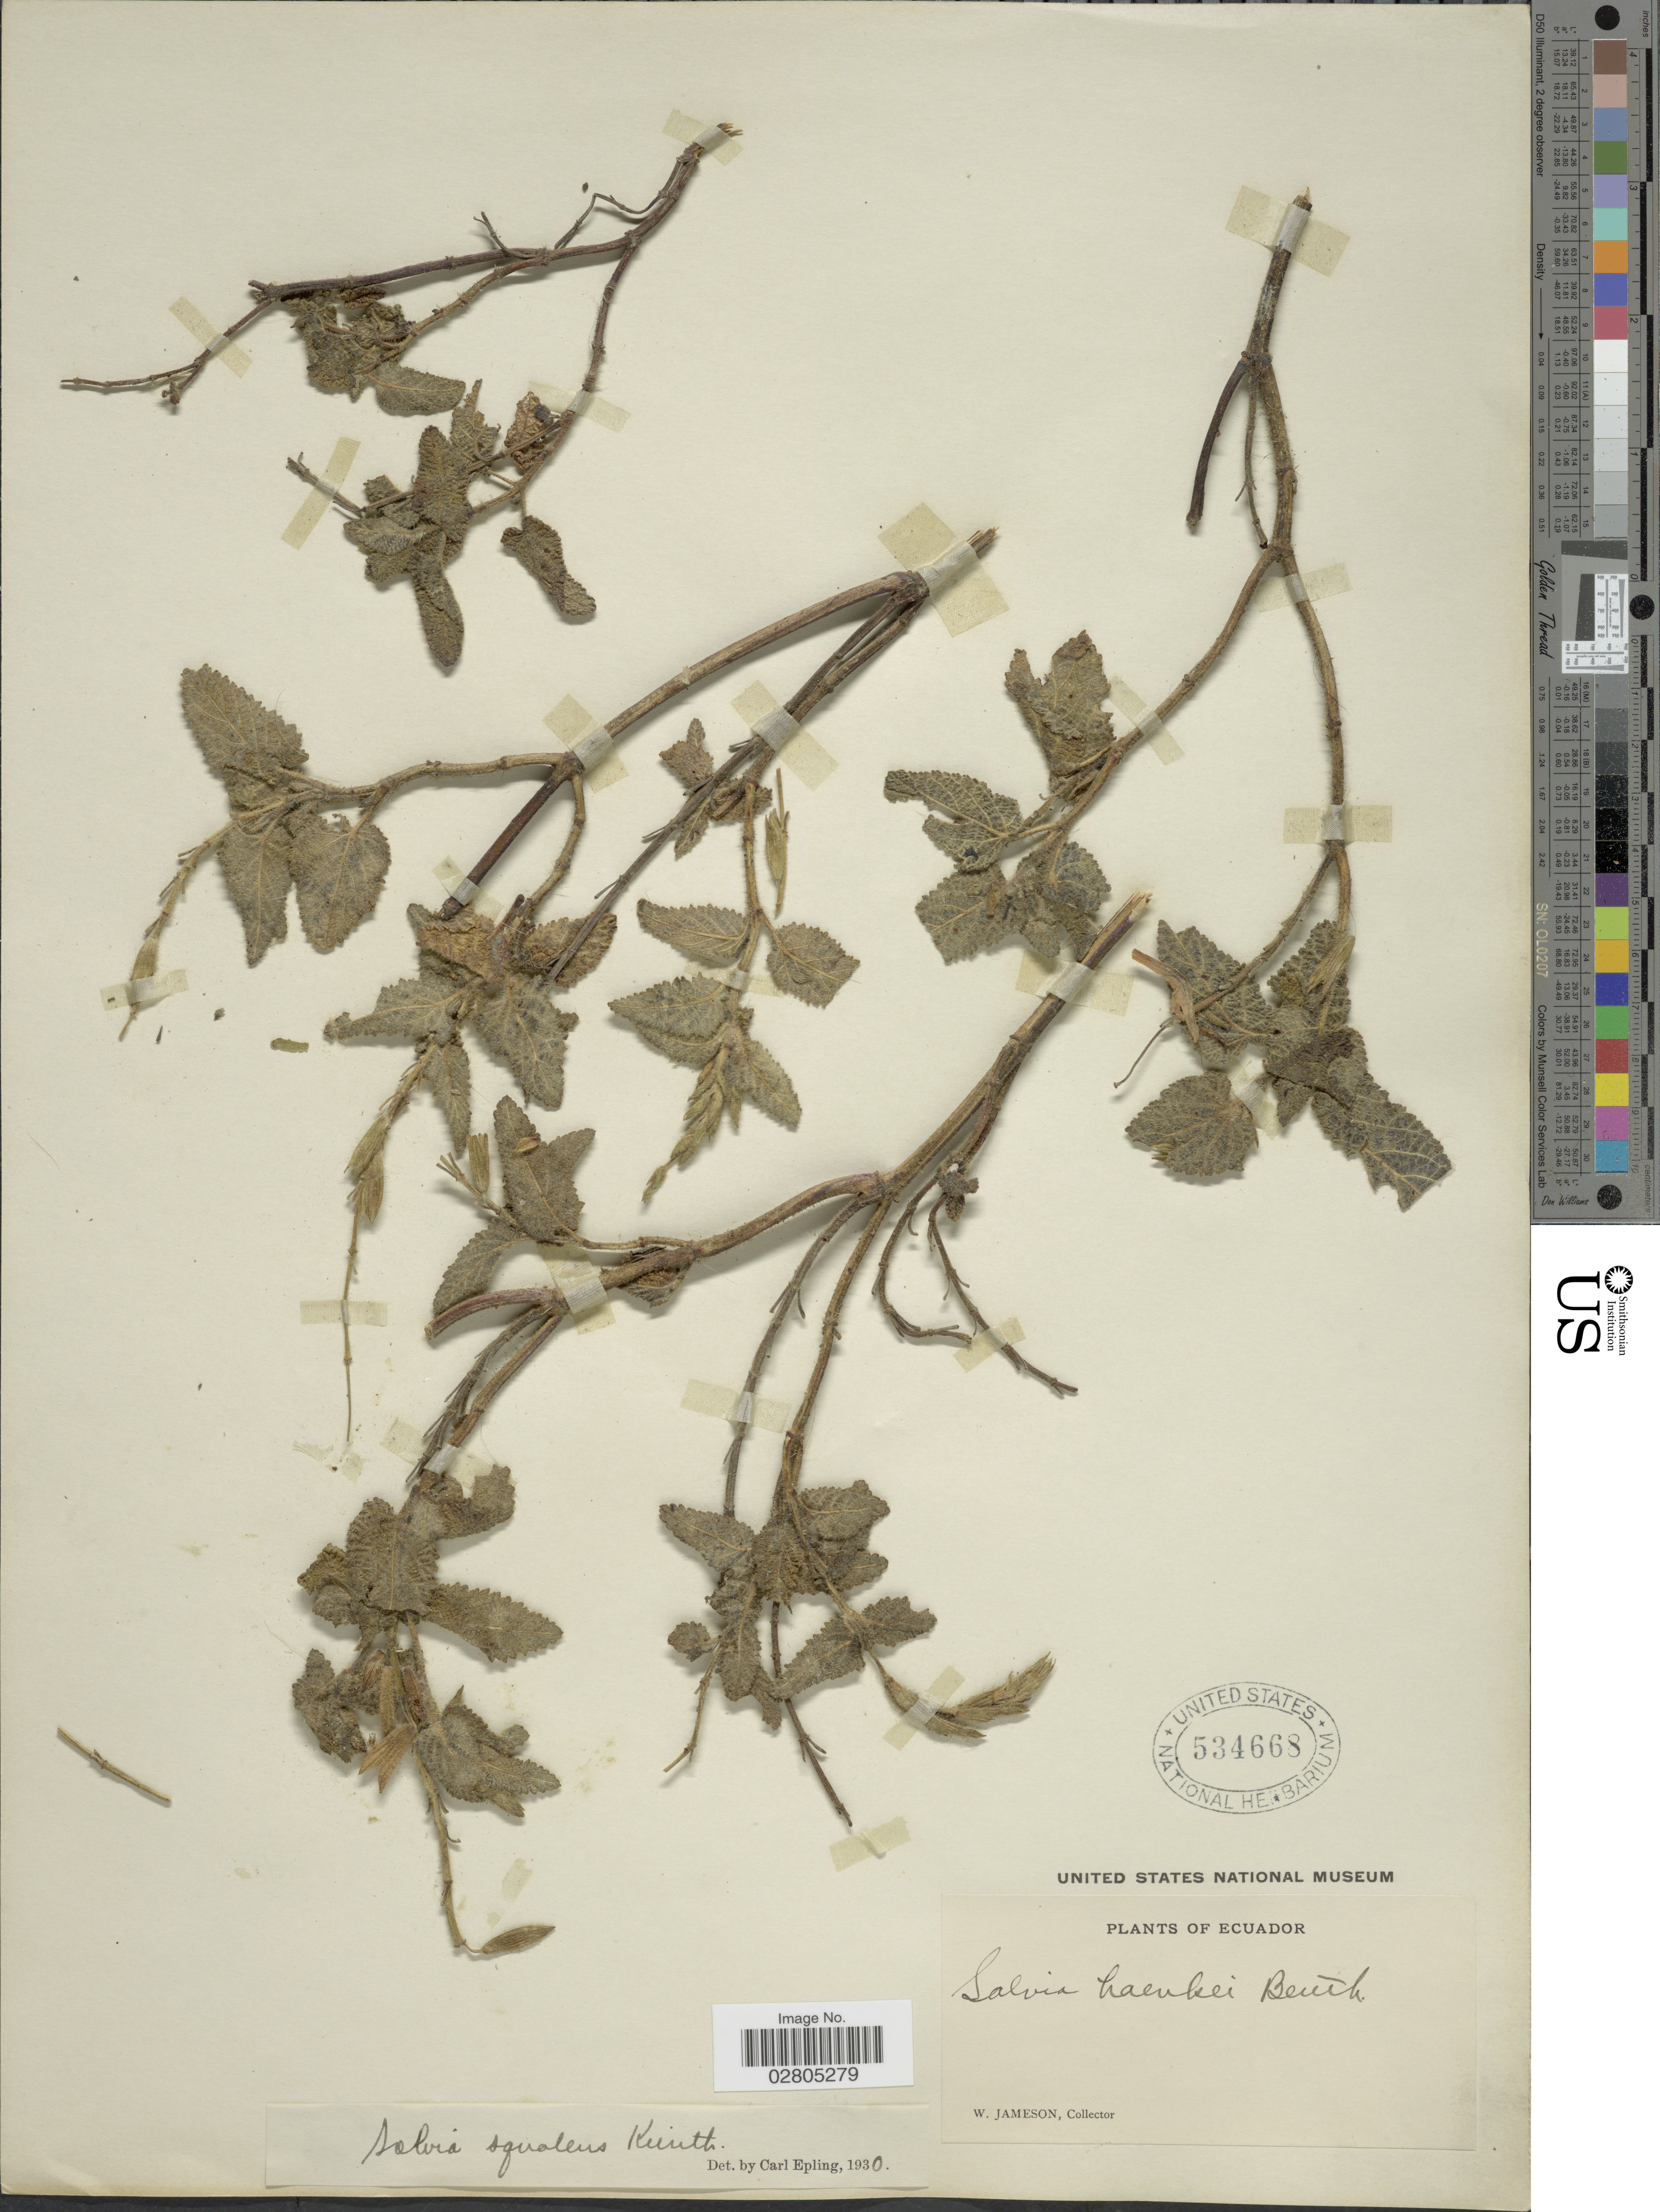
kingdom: Plantae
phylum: Tracheophyta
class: Magnoliopsida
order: Lamiales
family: Lamiaceae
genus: Salvia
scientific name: Salvia squalens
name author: Kunth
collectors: W. Jameson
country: Ecuador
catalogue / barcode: US 534668